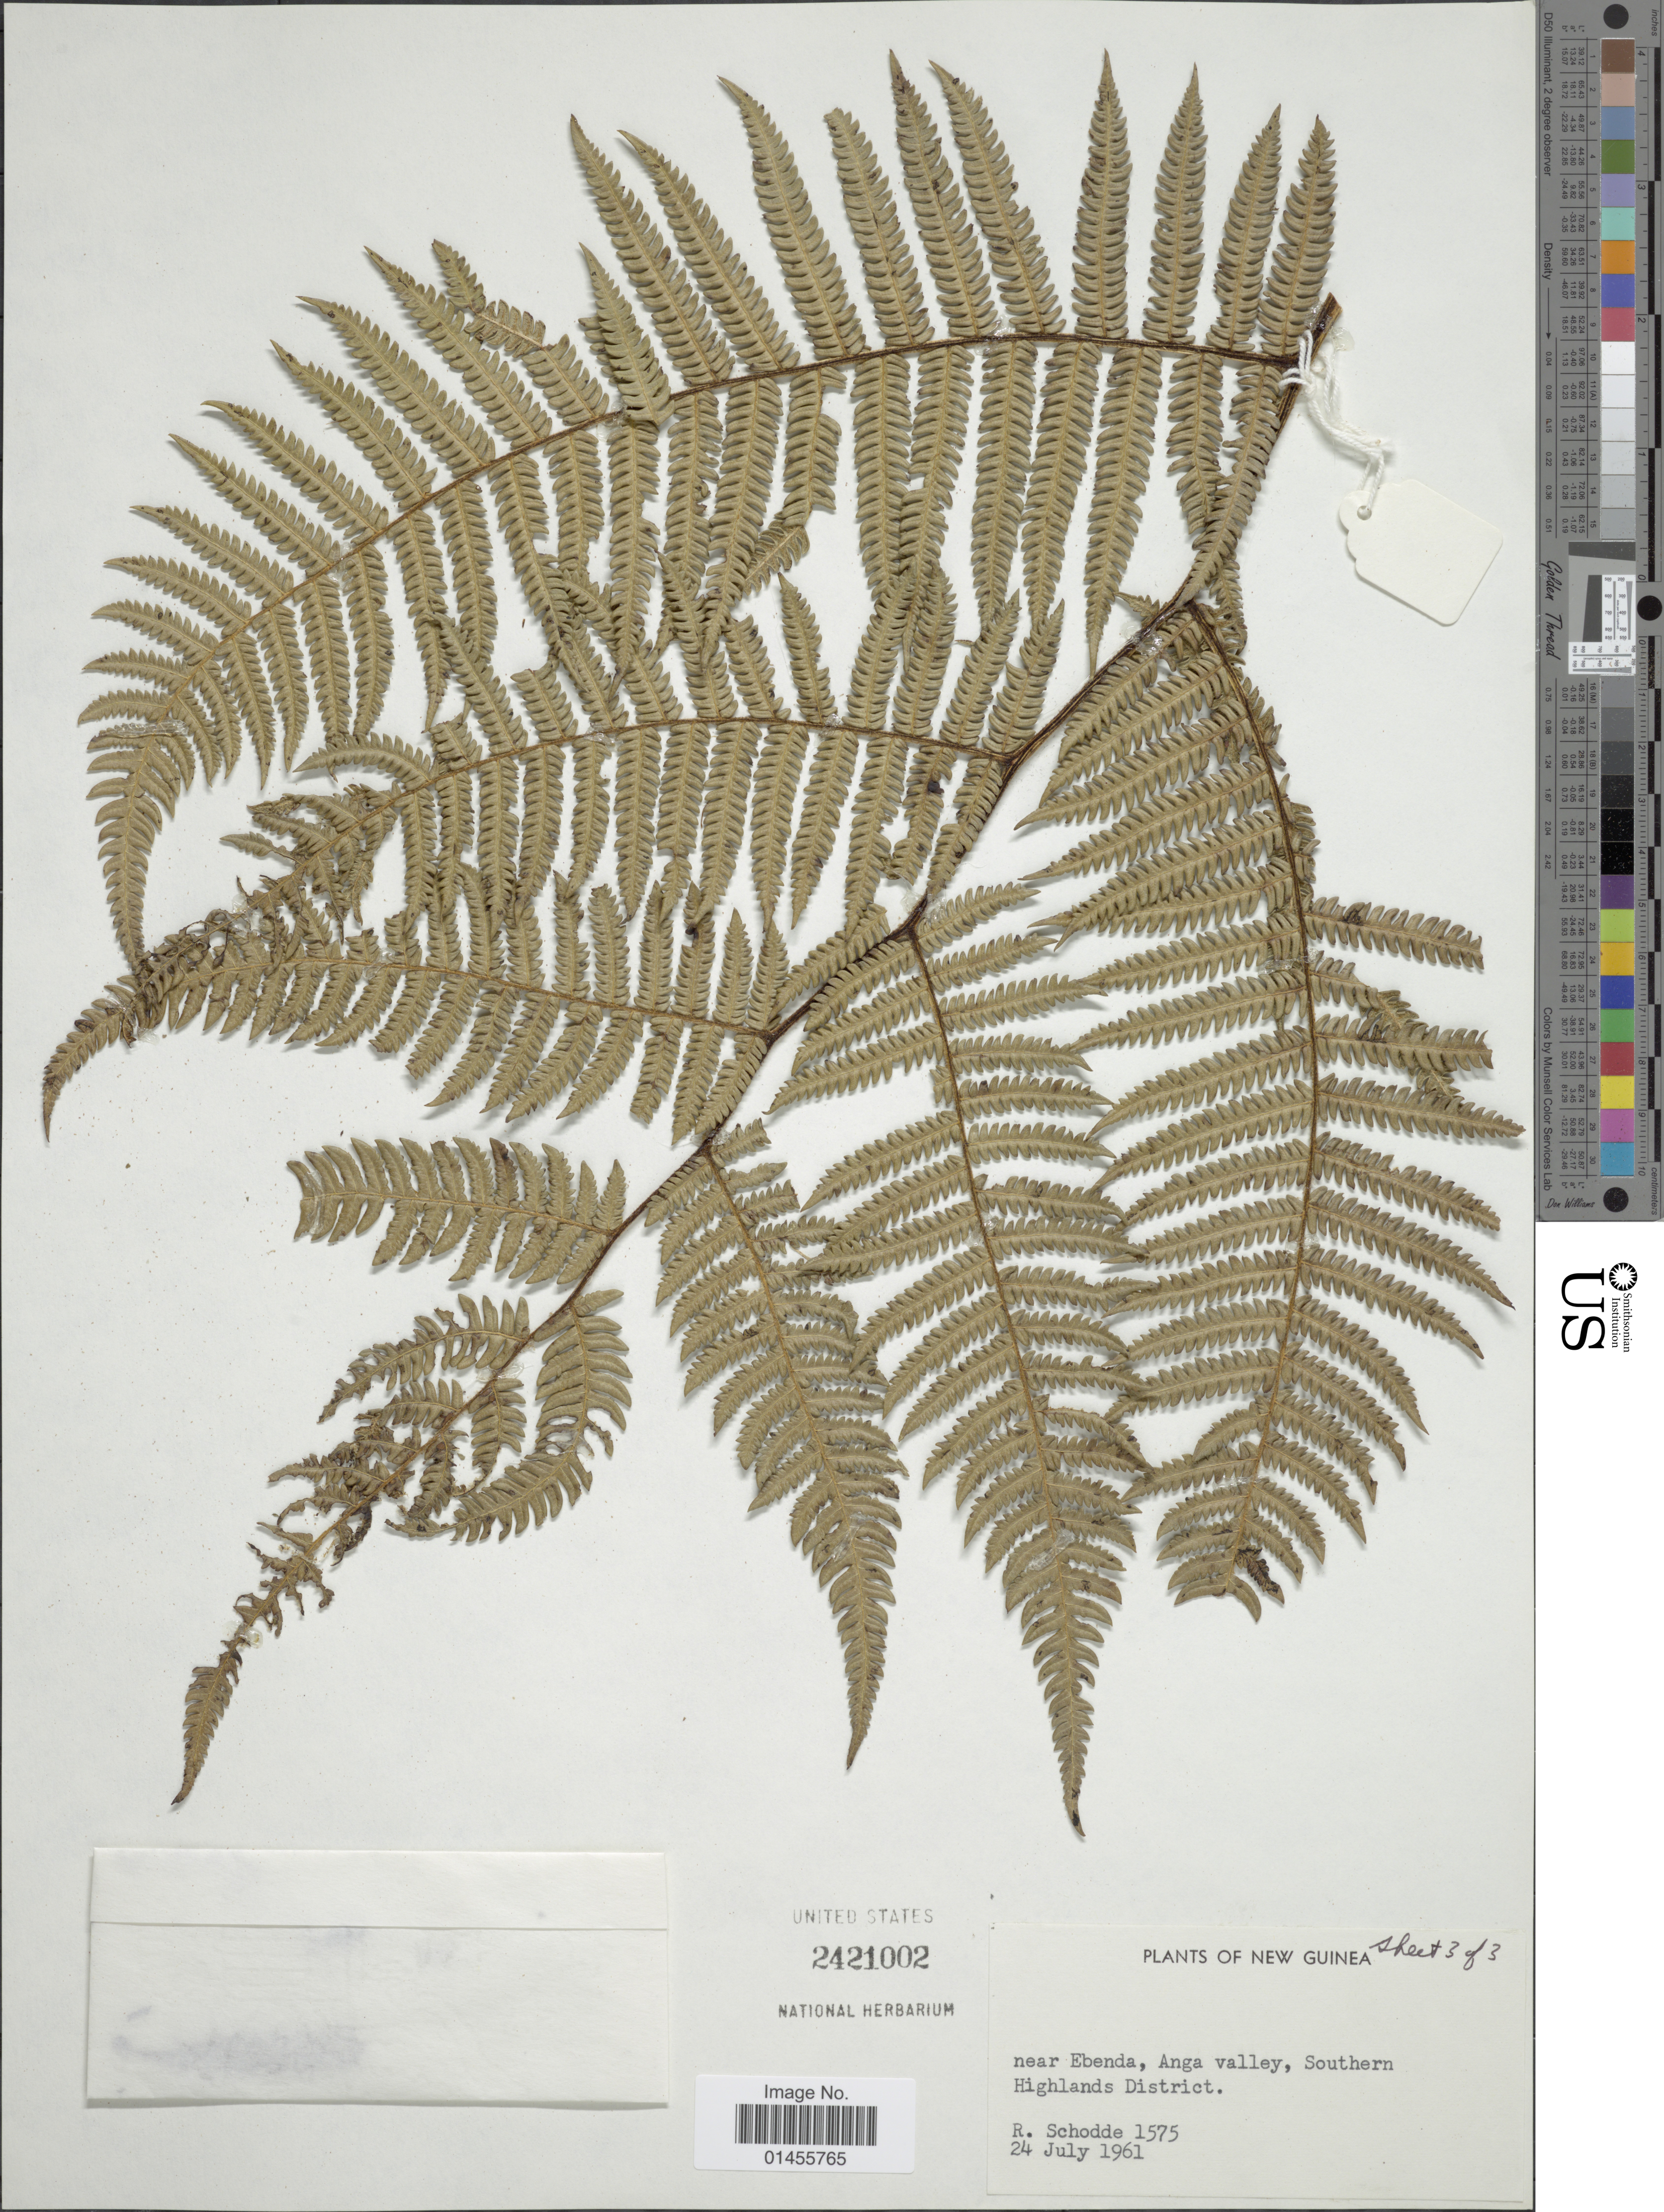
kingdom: Plantae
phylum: Tracheophyta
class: Polypodiopsida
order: Cyatheales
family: Cyatheaceae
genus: Alsophila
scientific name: Alsophila sp.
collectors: R. Schodde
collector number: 1575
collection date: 1961-07-24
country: Papua New Guinea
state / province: Southern Highlands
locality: New Guinea, near Ebenda, Anga valley, Southern Highlands District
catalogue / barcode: US 2421002